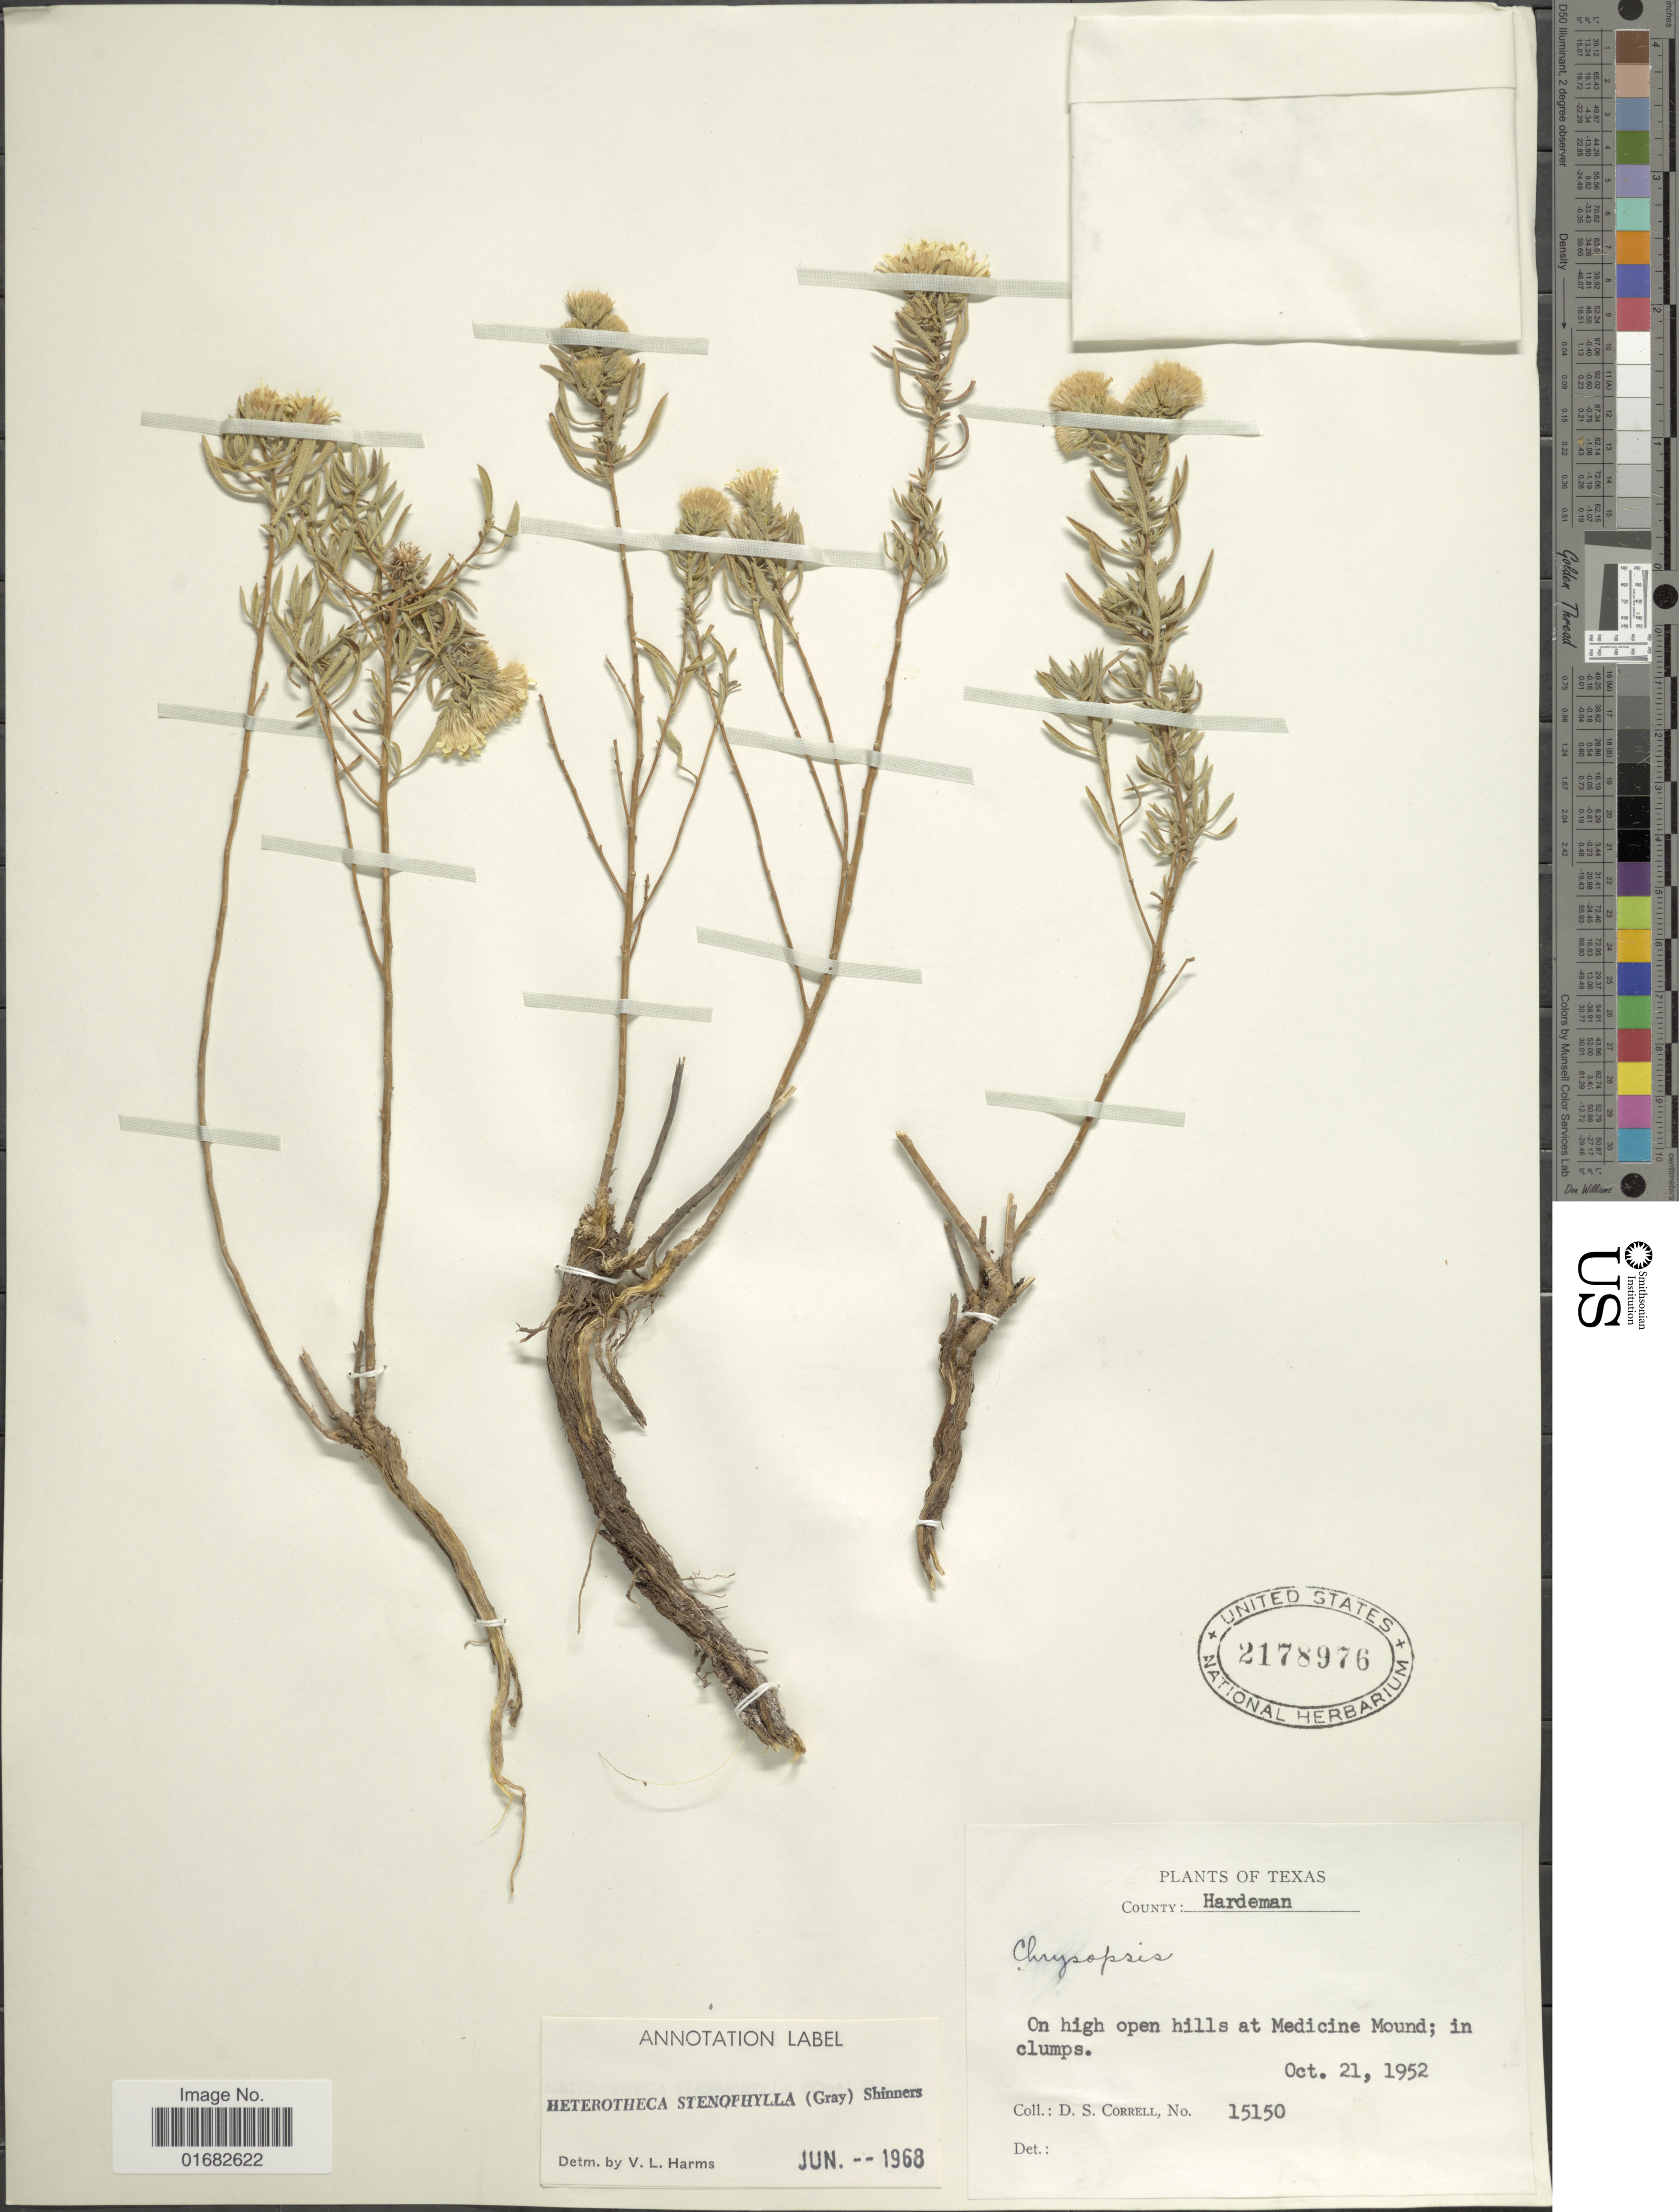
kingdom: Plantae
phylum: Tracheophyta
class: Magnoliopsida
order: Asterales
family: Asteraceae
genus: Heterotheca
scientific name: Heterotheca stenophylla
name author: (A. Gray) Shinners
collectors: D. S. Correll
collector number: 15150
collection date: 1952-10-21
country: United States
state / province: Texas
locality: County: Hardeman, At Medicine Mound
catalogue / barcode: US 2178976